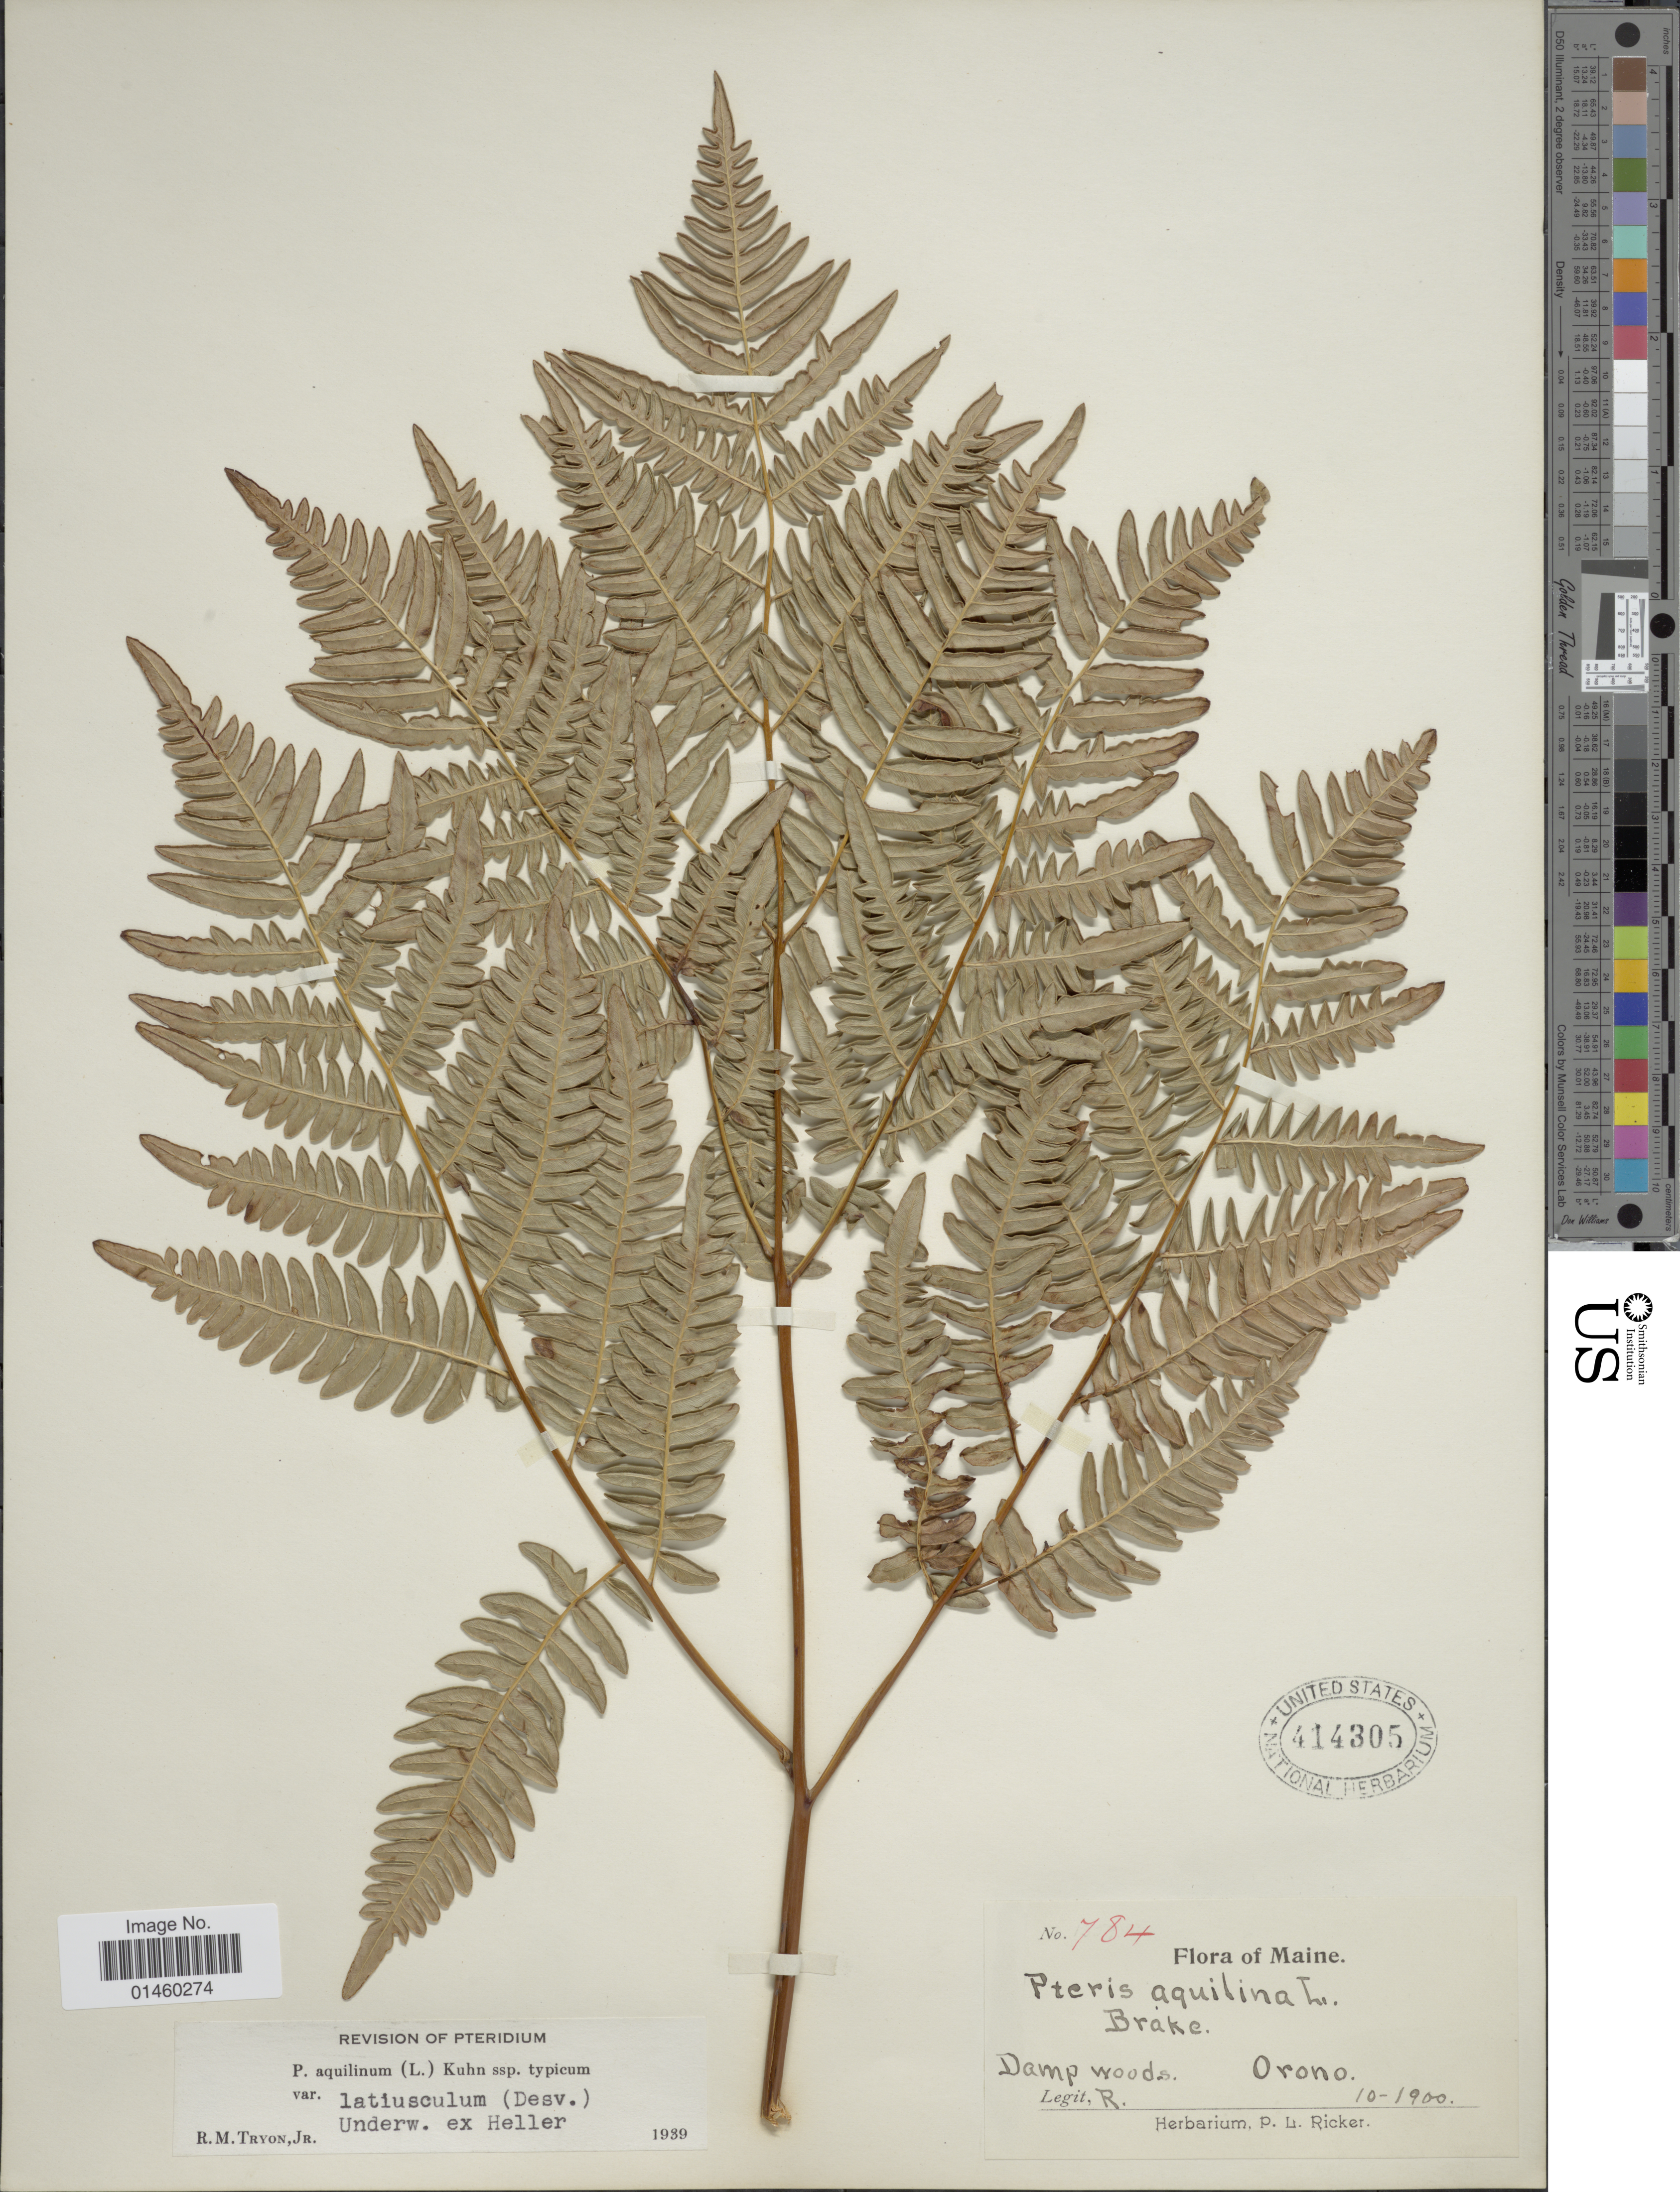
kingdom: Plantae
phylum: Tracheophyta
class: Polypodiopsida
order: Polypodiales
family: Dennstaedtiaceae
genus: Pteridium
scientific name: Pteridium aquilinum var. latiusculum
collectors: P. Ricker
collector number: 784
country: United States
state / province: Maine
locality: Orono.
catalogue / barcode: US 414305